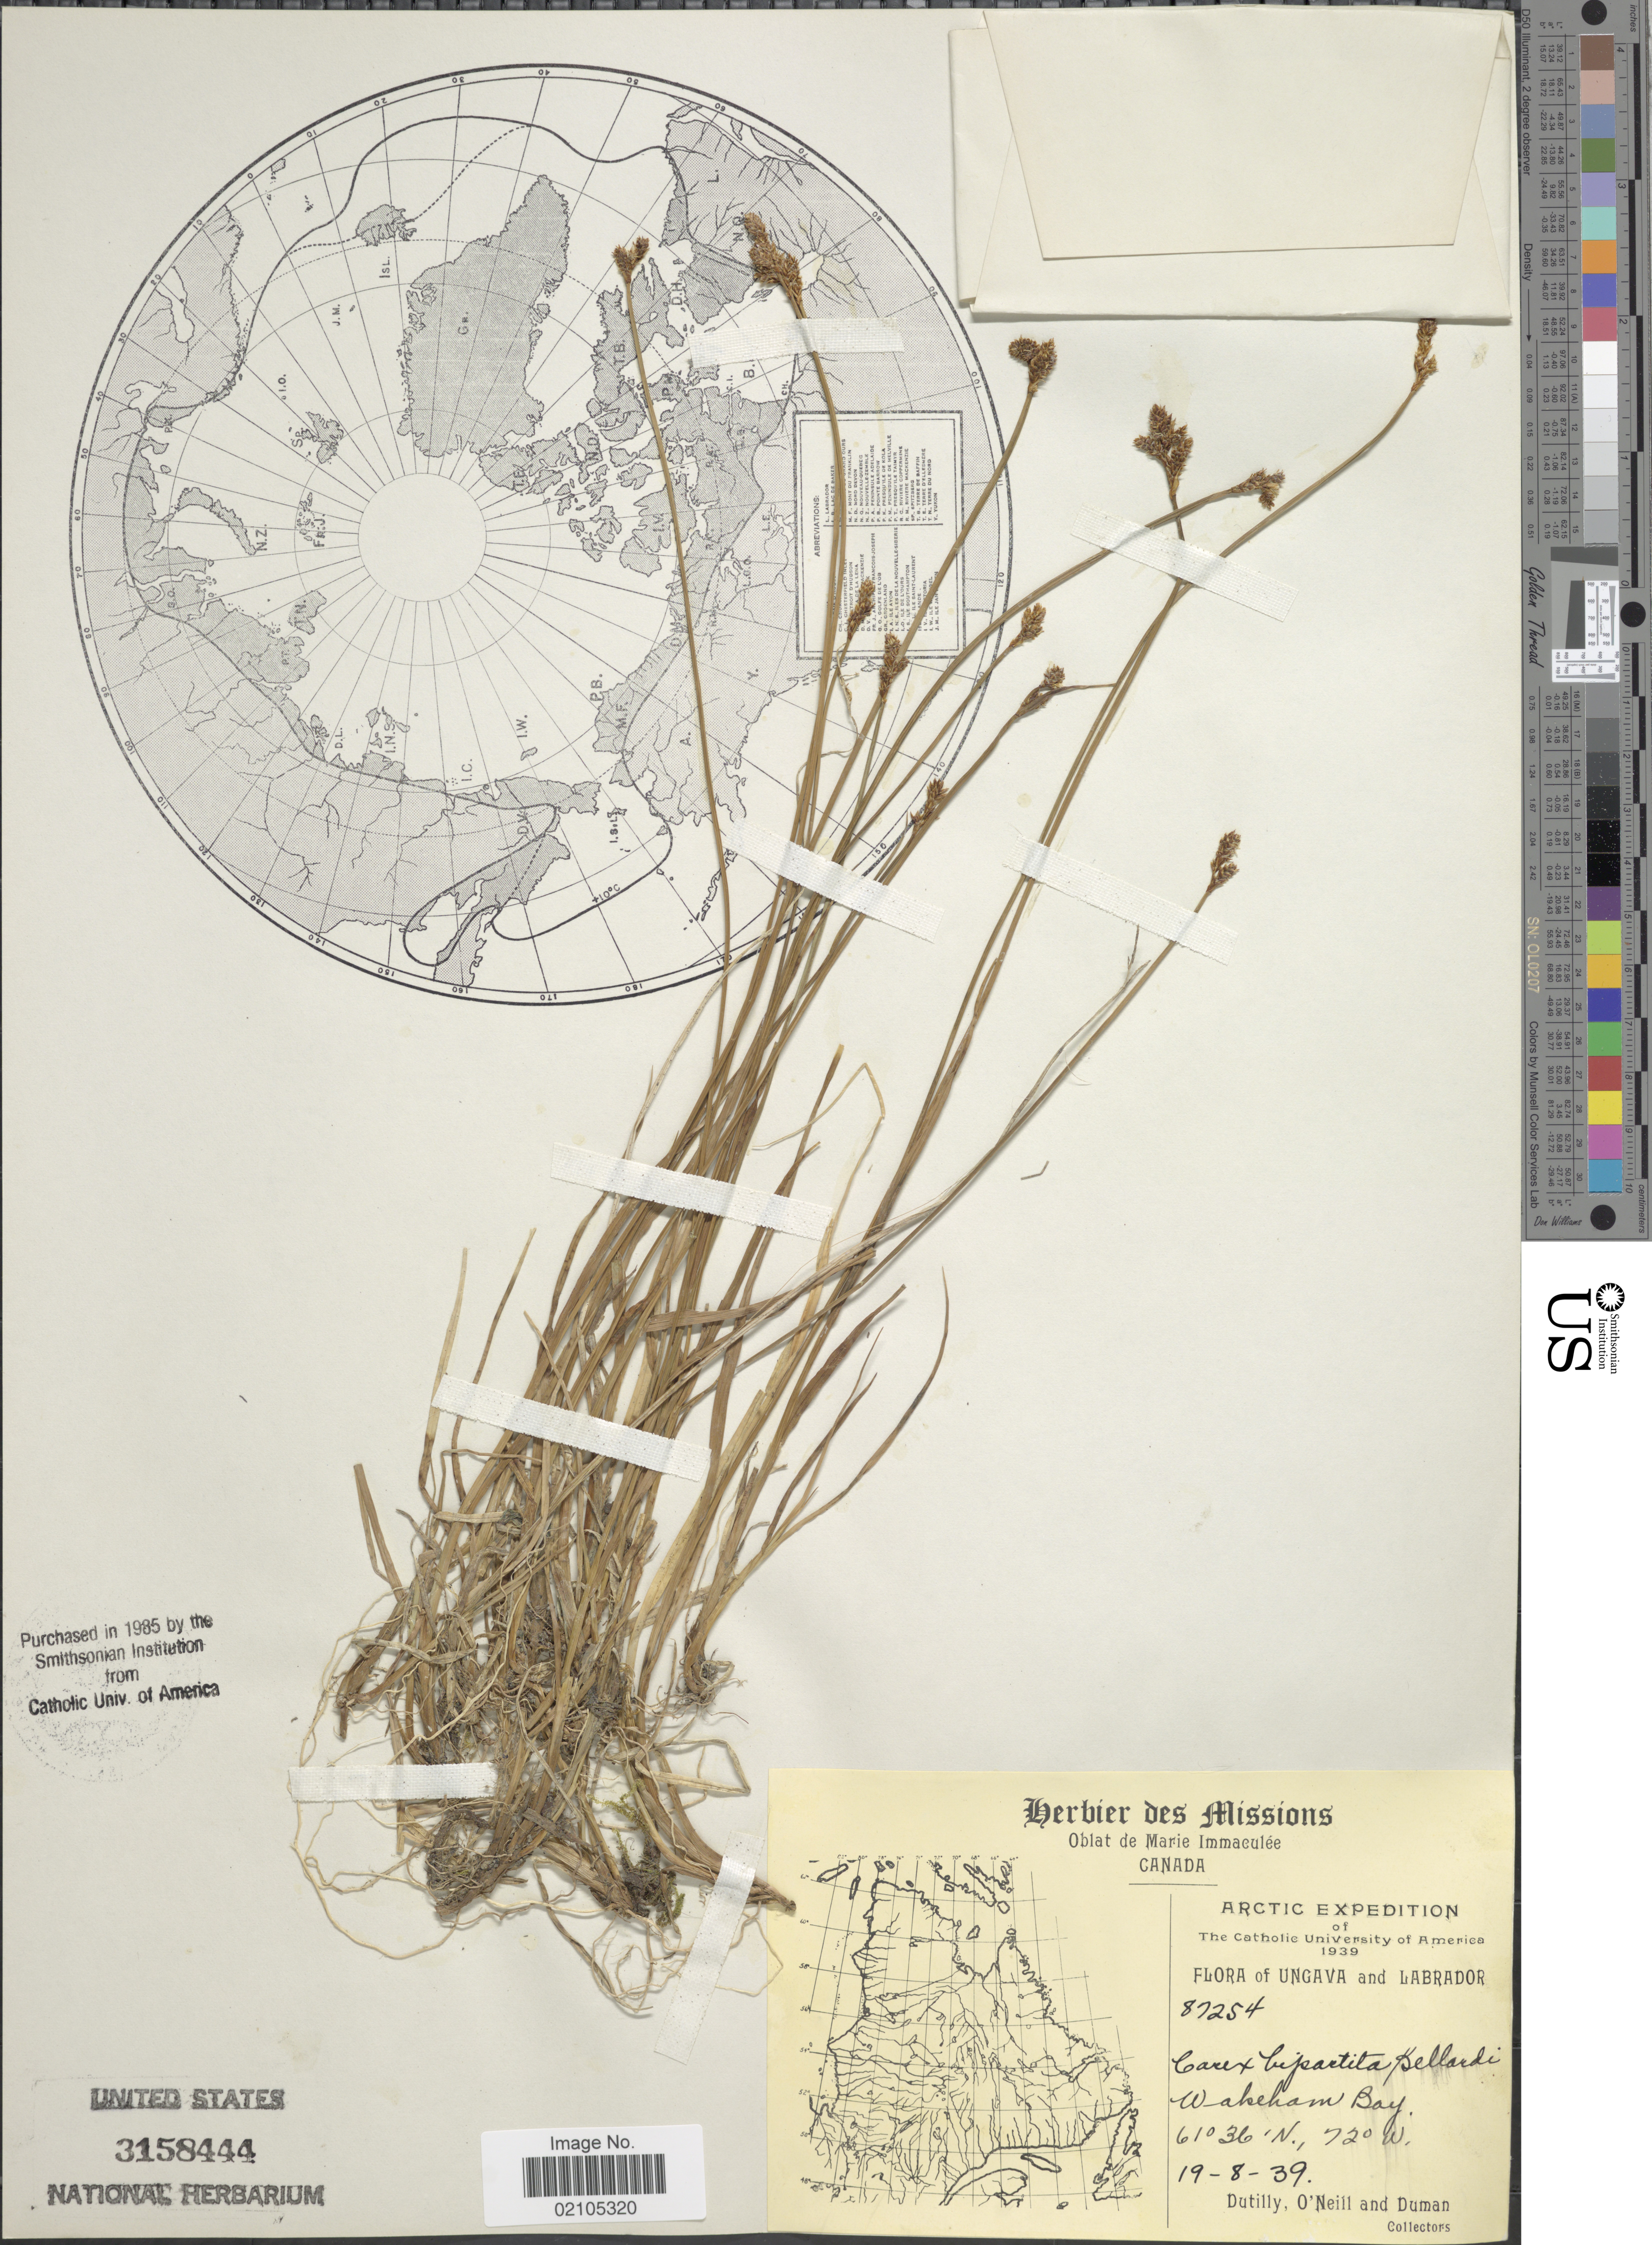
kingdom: Plantae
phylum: Tracheophyta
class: Liliopsida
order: Poales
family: Cyperaceae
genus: Carex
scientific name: Carex lachenalii subsp. lachenalii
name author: Schkuhr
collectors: -. Dutilly, -. O'Neill & -. Duman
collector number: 84254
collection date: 1939-08-19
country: Canada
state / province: Newfoundland and Labrador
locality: Ungava and Labrador. Wakeham Bay. Arctic.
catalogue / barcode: US 3158444